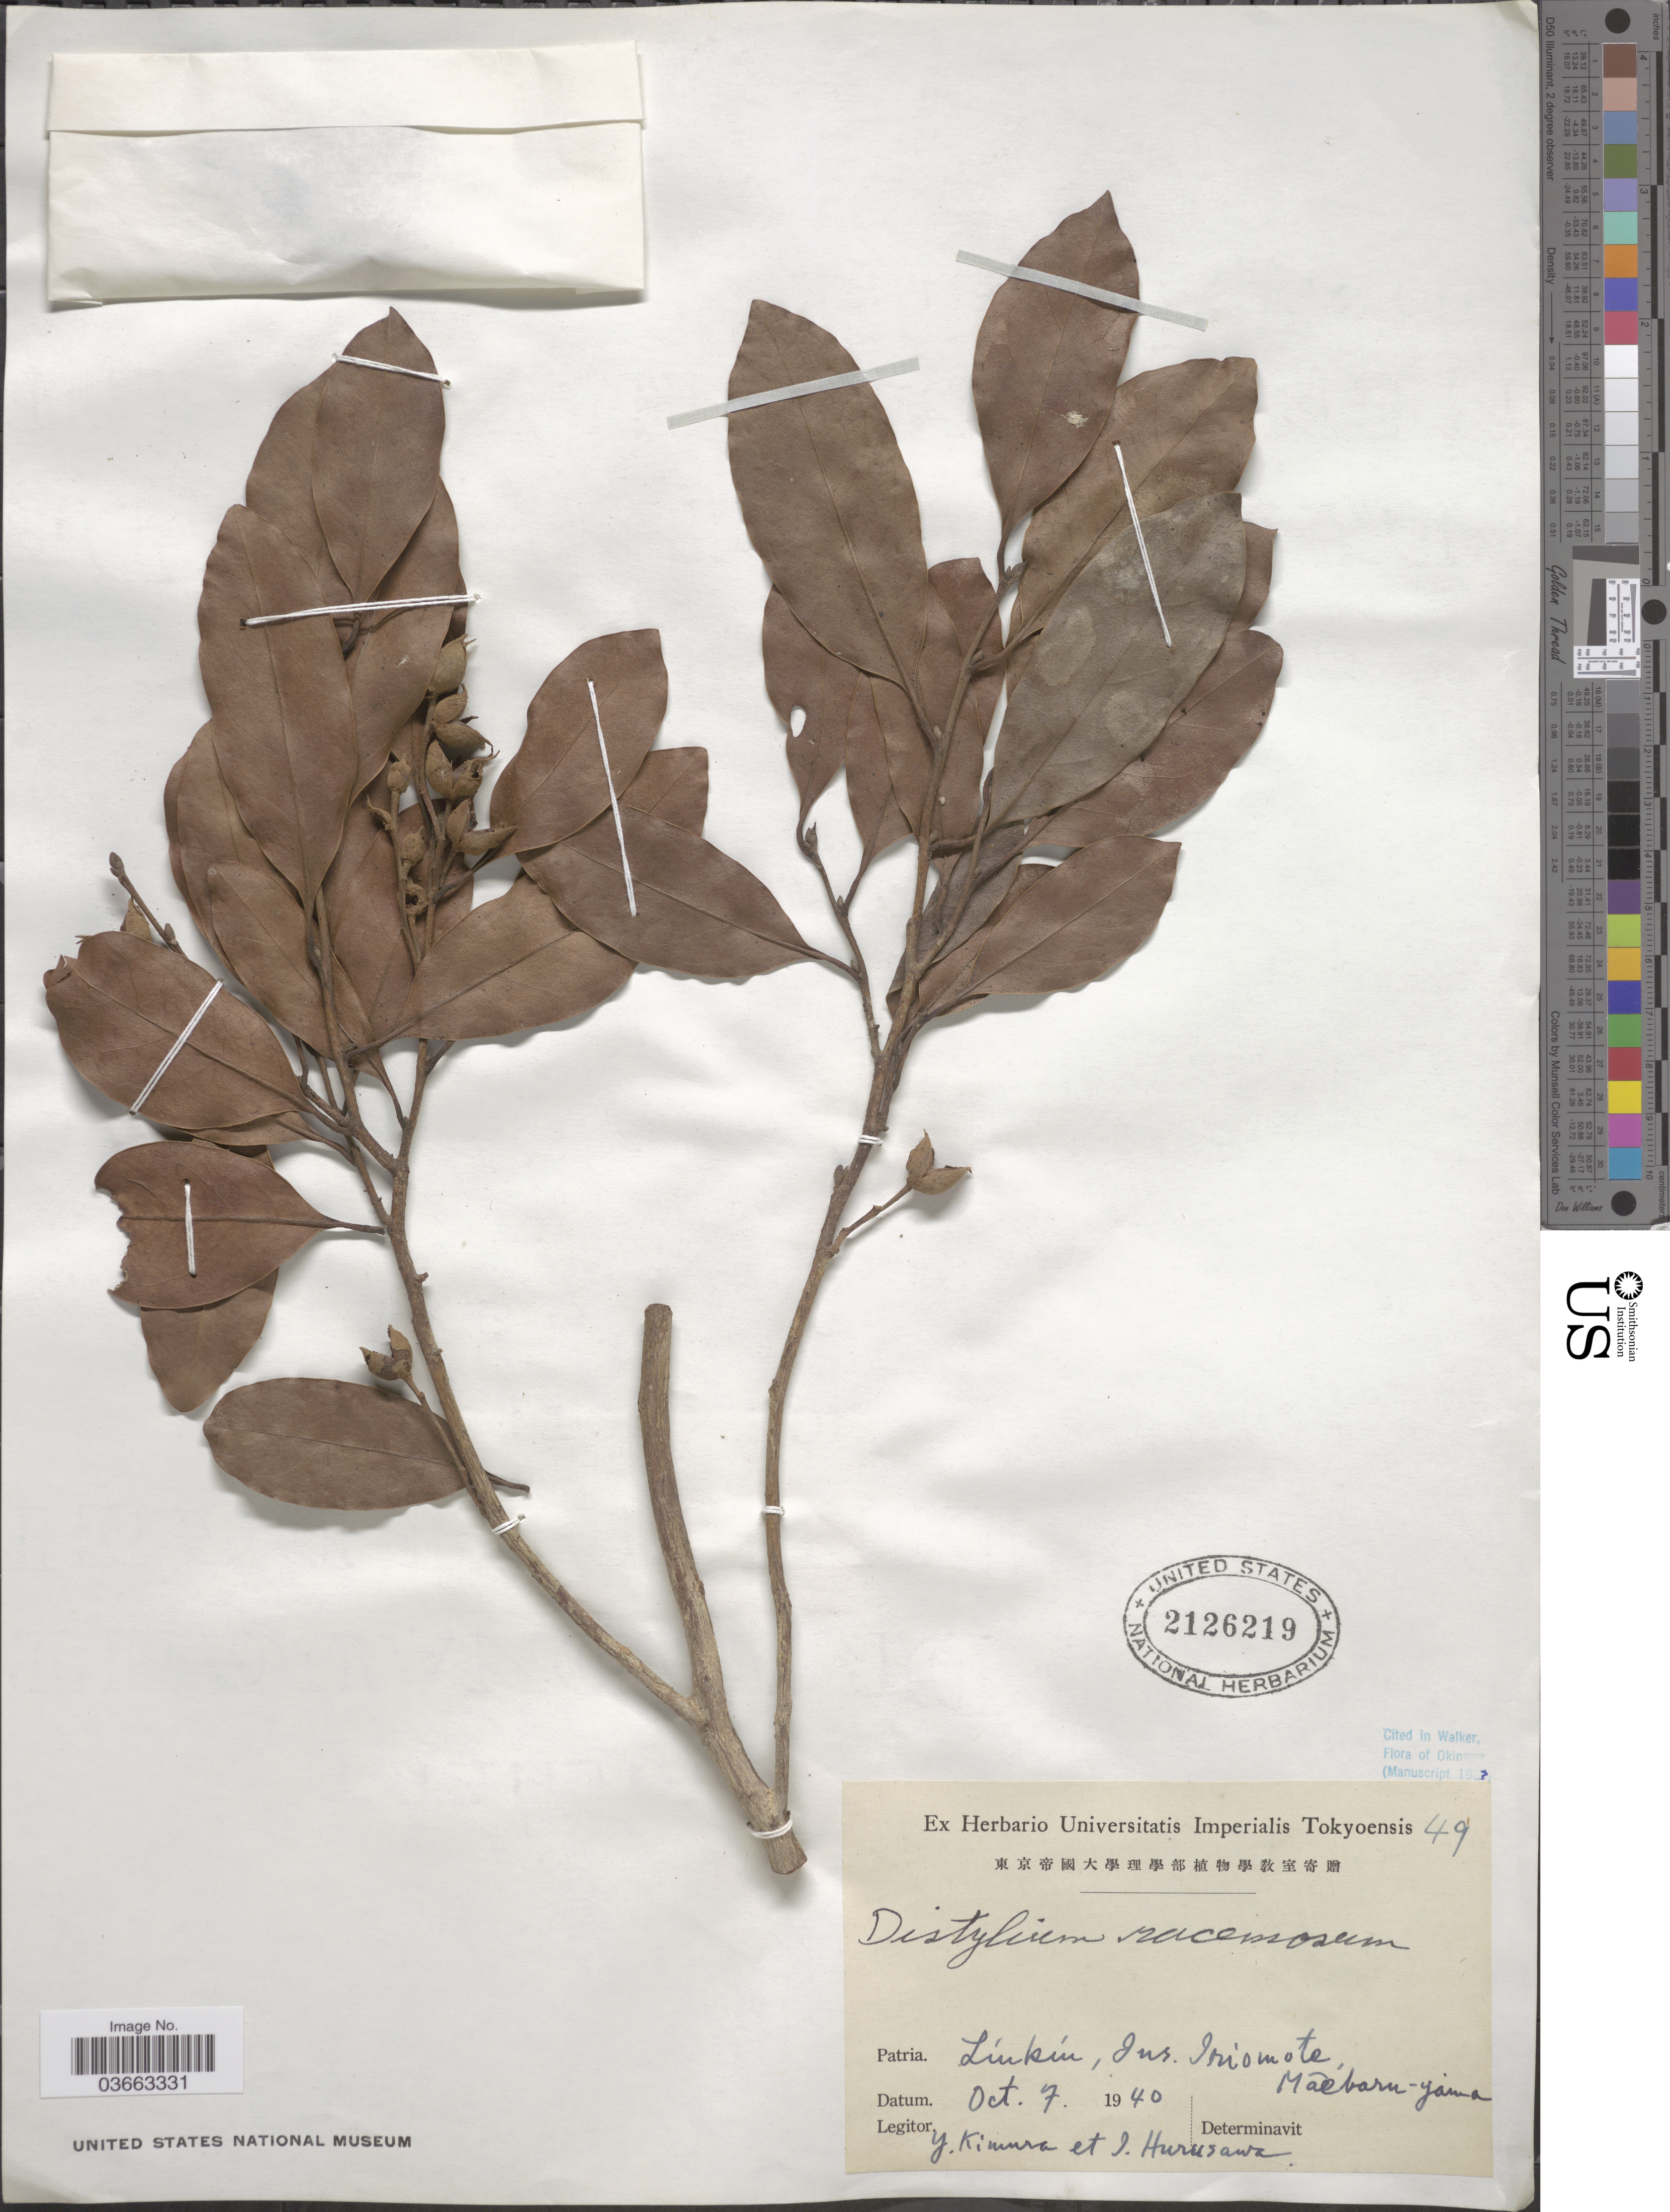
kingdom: Plantae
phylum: Tracheophyta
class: Magnoliopsida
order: Saxifragales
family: Hamamelidaceae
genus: Distylium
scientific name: Distylium racemosum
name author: Siebold & Zucc.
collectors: Y. Kimura & I. Hurusawa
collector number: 49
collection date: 1940-10-07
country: Japan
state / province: Okinawa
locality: Liukiu, Ins. Iriomote, Māebaru-yama.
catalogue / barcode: US 2126219